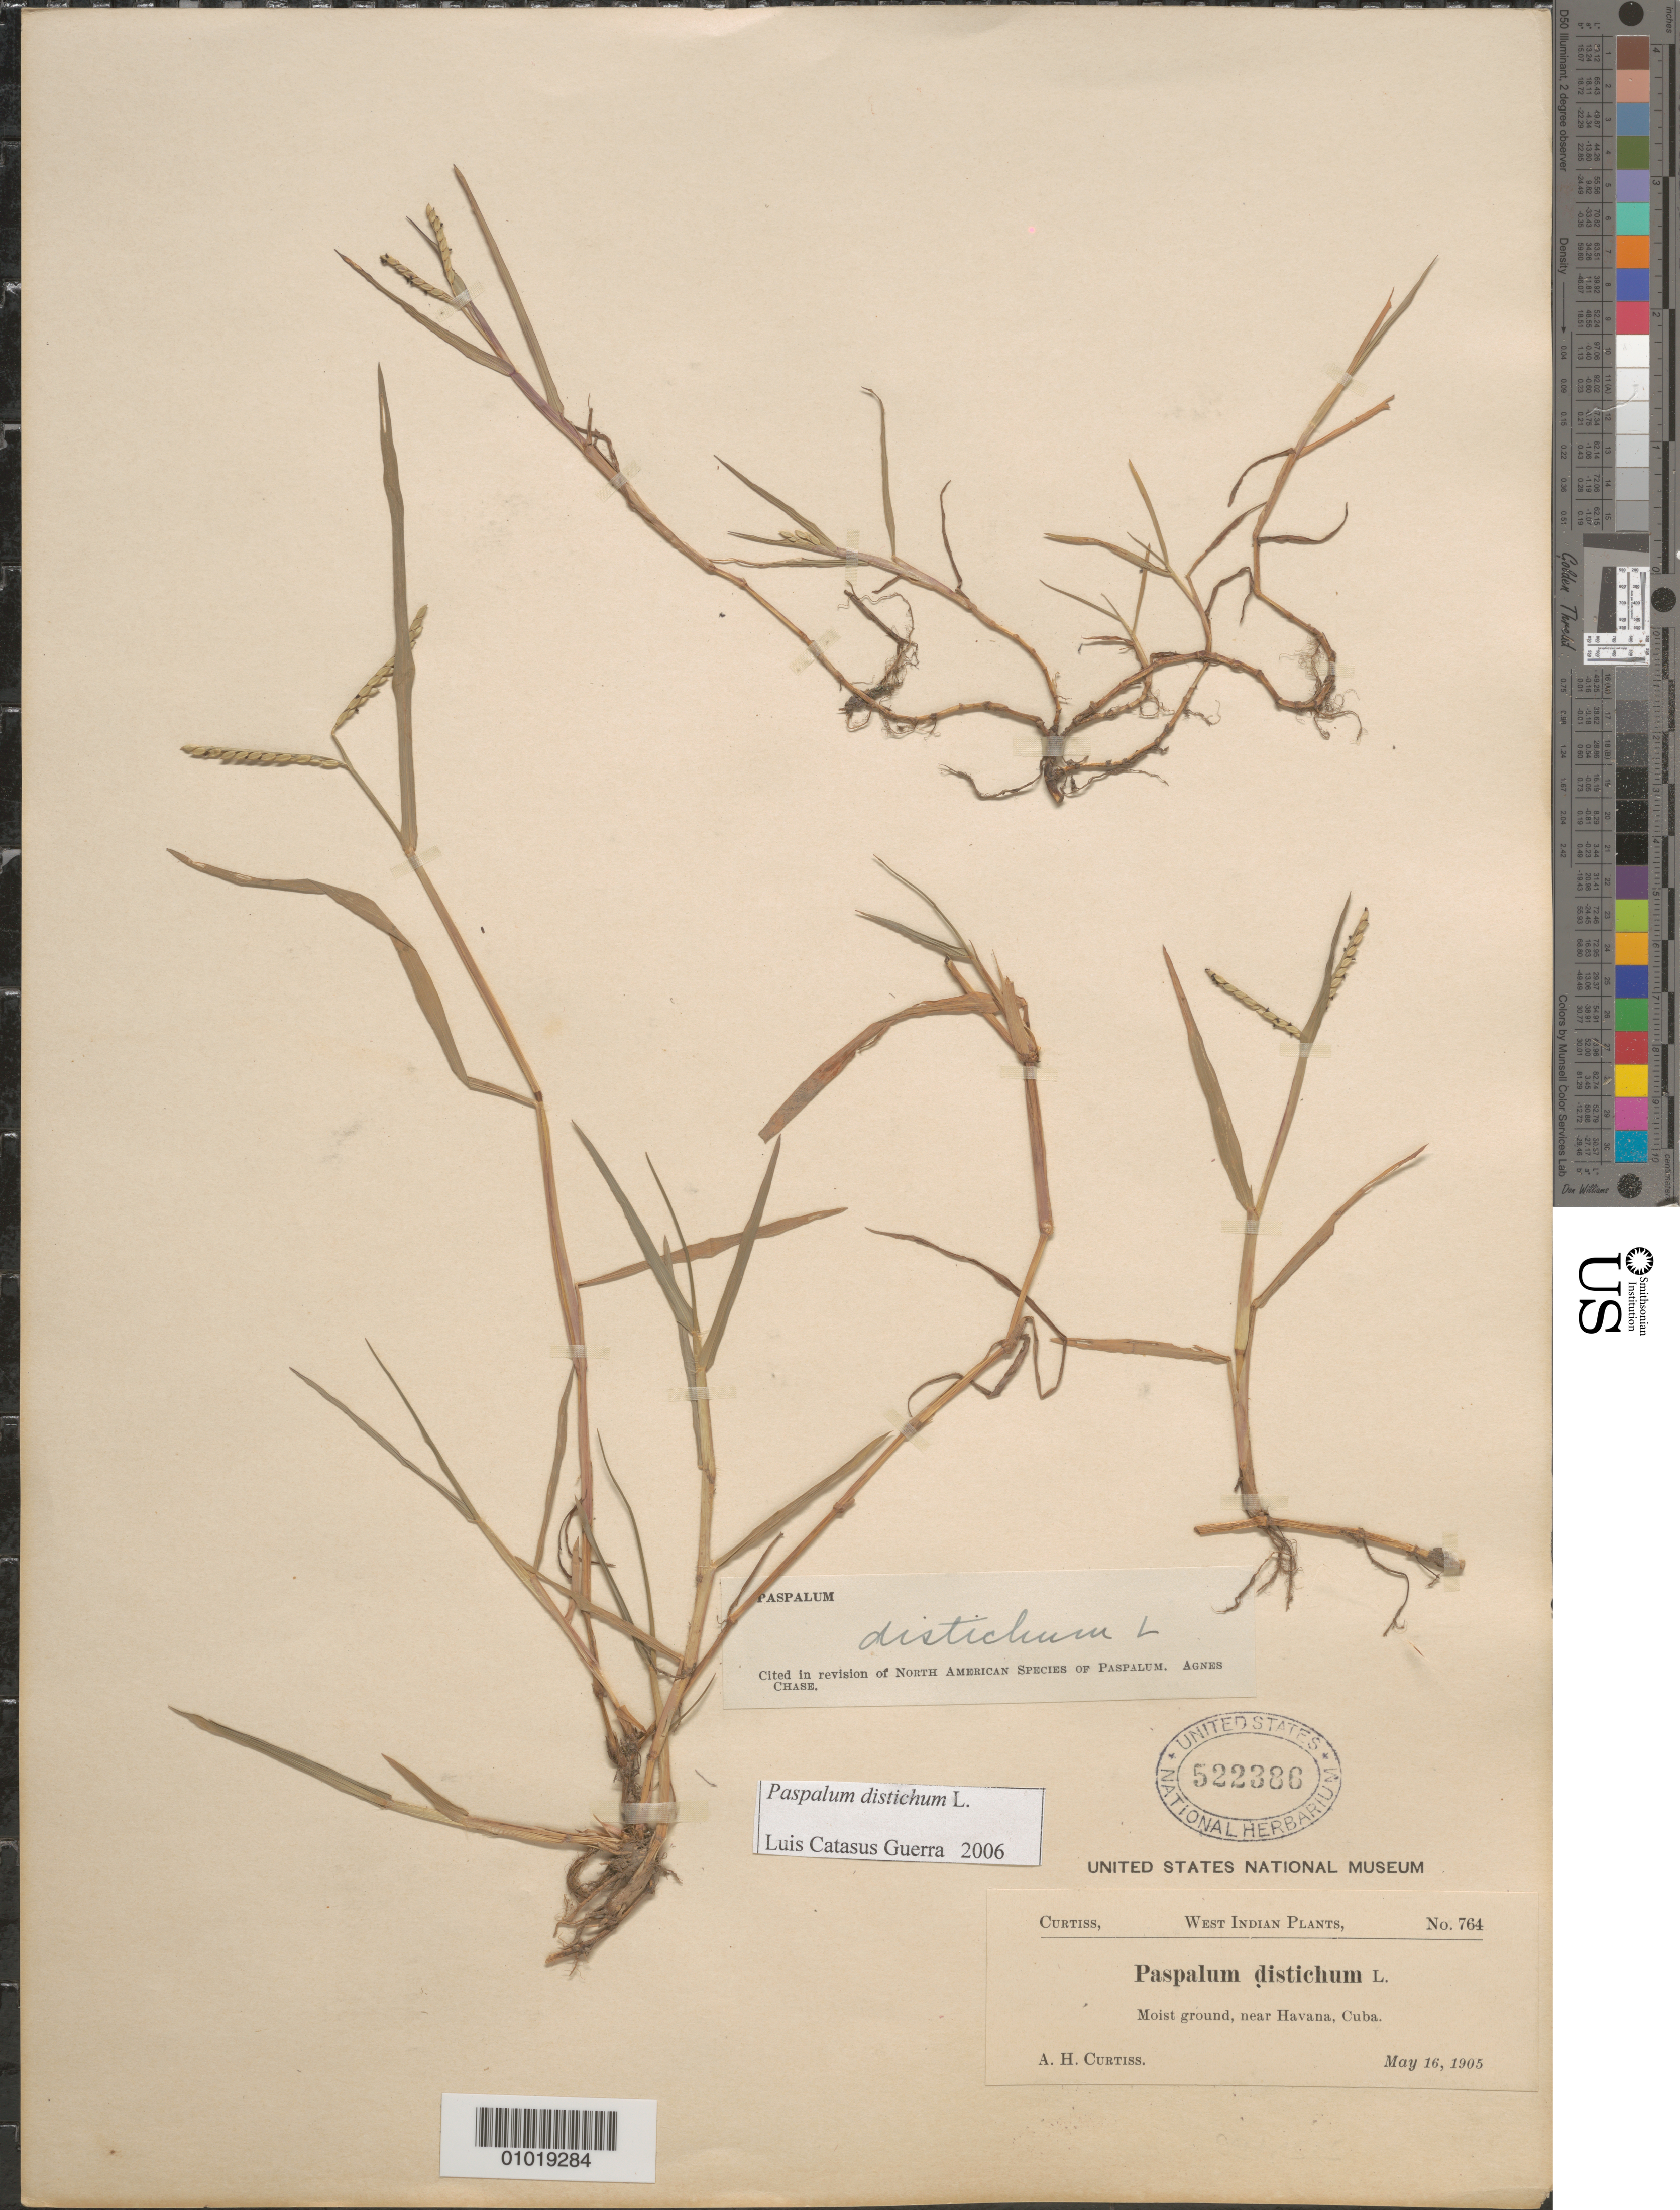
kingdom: Plantae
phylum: Tracheophyta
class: Liliopsida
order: Poales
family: Poaceae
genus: Paspalum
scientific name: Paspalum distichum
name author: L.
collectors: A. H. Curtiss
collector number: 764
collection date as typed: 16 May 1905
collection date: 1905-05-16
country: Cuba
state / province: La Habana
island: Cuba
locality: Near Havana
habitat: moist ground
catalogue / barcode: US 522386